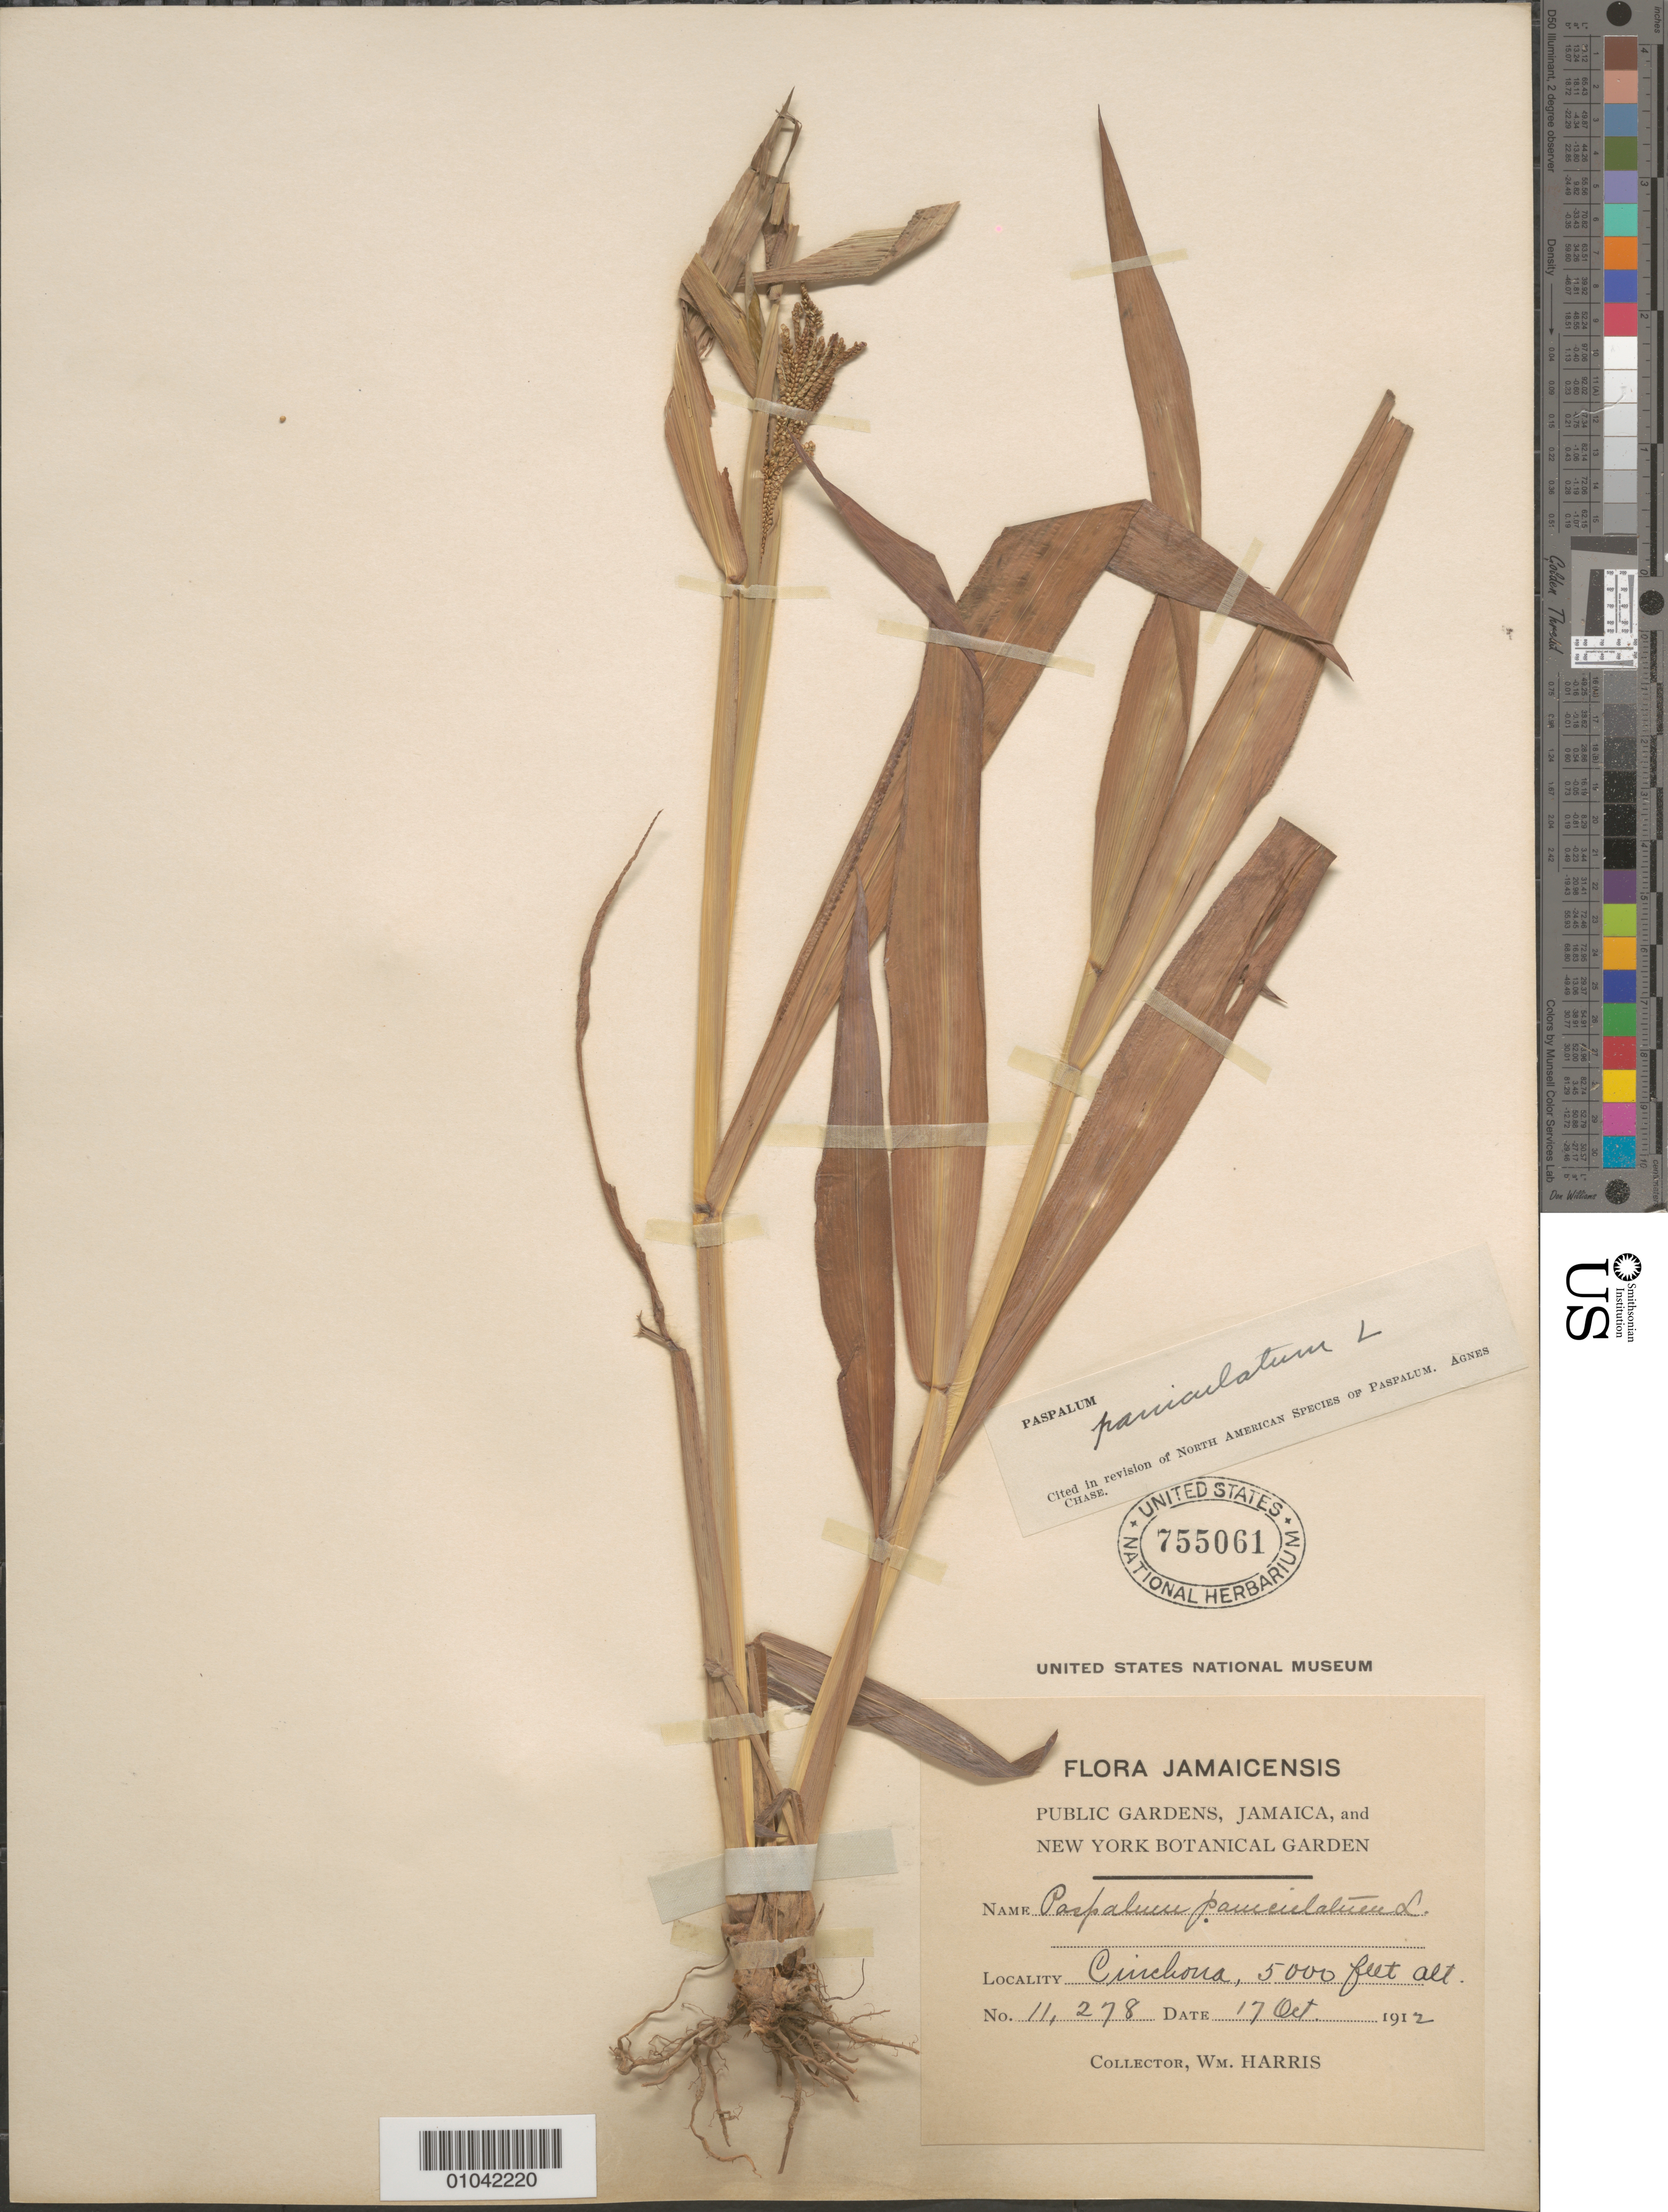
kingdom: Plantae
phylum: Tracheophyta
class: Liliopsida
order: Poales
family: Poaceae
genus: Paspalum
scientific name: Paspalum paniculatum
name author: L.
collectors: W. Harris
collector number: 11278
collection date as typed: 17 Oct 1912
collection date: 1912-10-17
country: Jamaica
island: Jamaica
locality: Cinchona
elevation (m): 1524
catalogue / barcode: US 755061